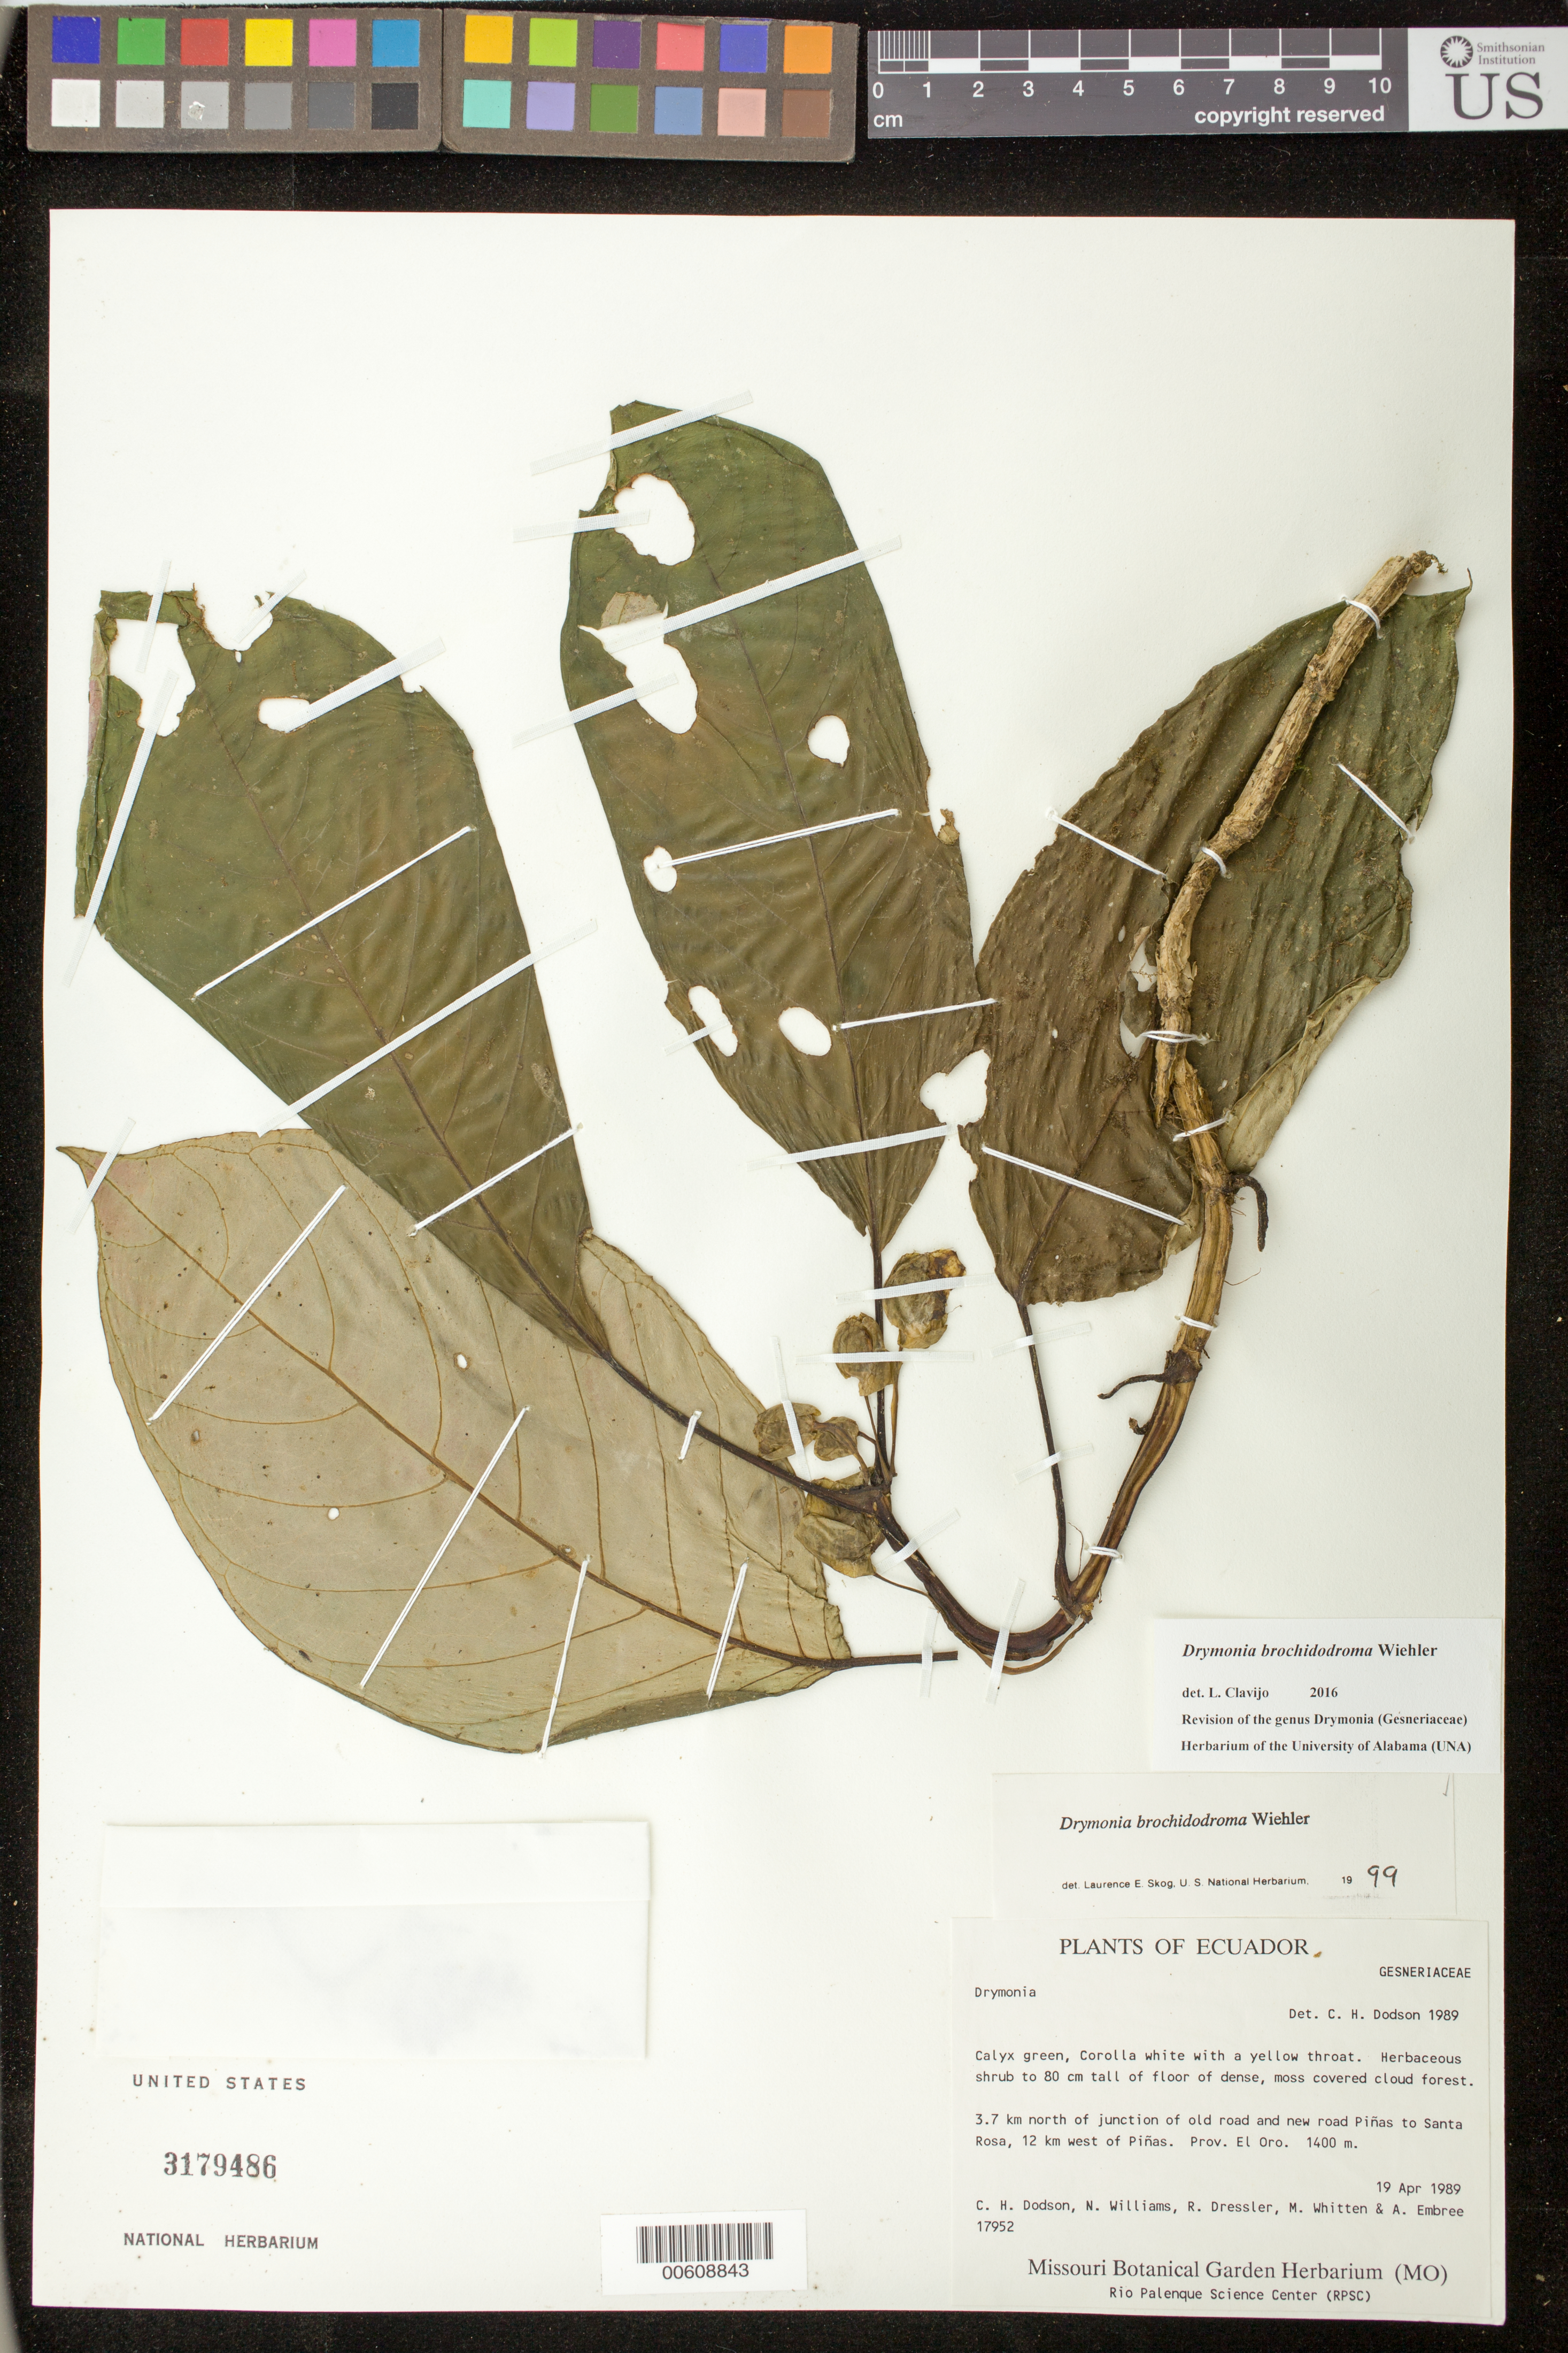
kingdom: Plantae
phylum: Tracheophyta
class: Magnoliopsida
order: Lamiales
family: Gesneriaceae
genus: Drymonia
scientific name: Drymonia brochidodroma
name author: Wiehler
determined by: Skog, Laurence E.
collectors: C. H. Dodson, N. Williams, R. Dressler, M. Whitten & A. Embree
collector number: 17952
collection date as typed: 19 Apr 1989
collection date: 1989-04-19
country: Ecuador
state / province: El Oro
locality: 3.7 km N of junction of old road and new road Piñas to Santa Rosa, 12 km W of Piñas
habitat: Floor of dense, moss covered cloud forest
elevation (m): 1400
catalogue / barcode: US 3179486